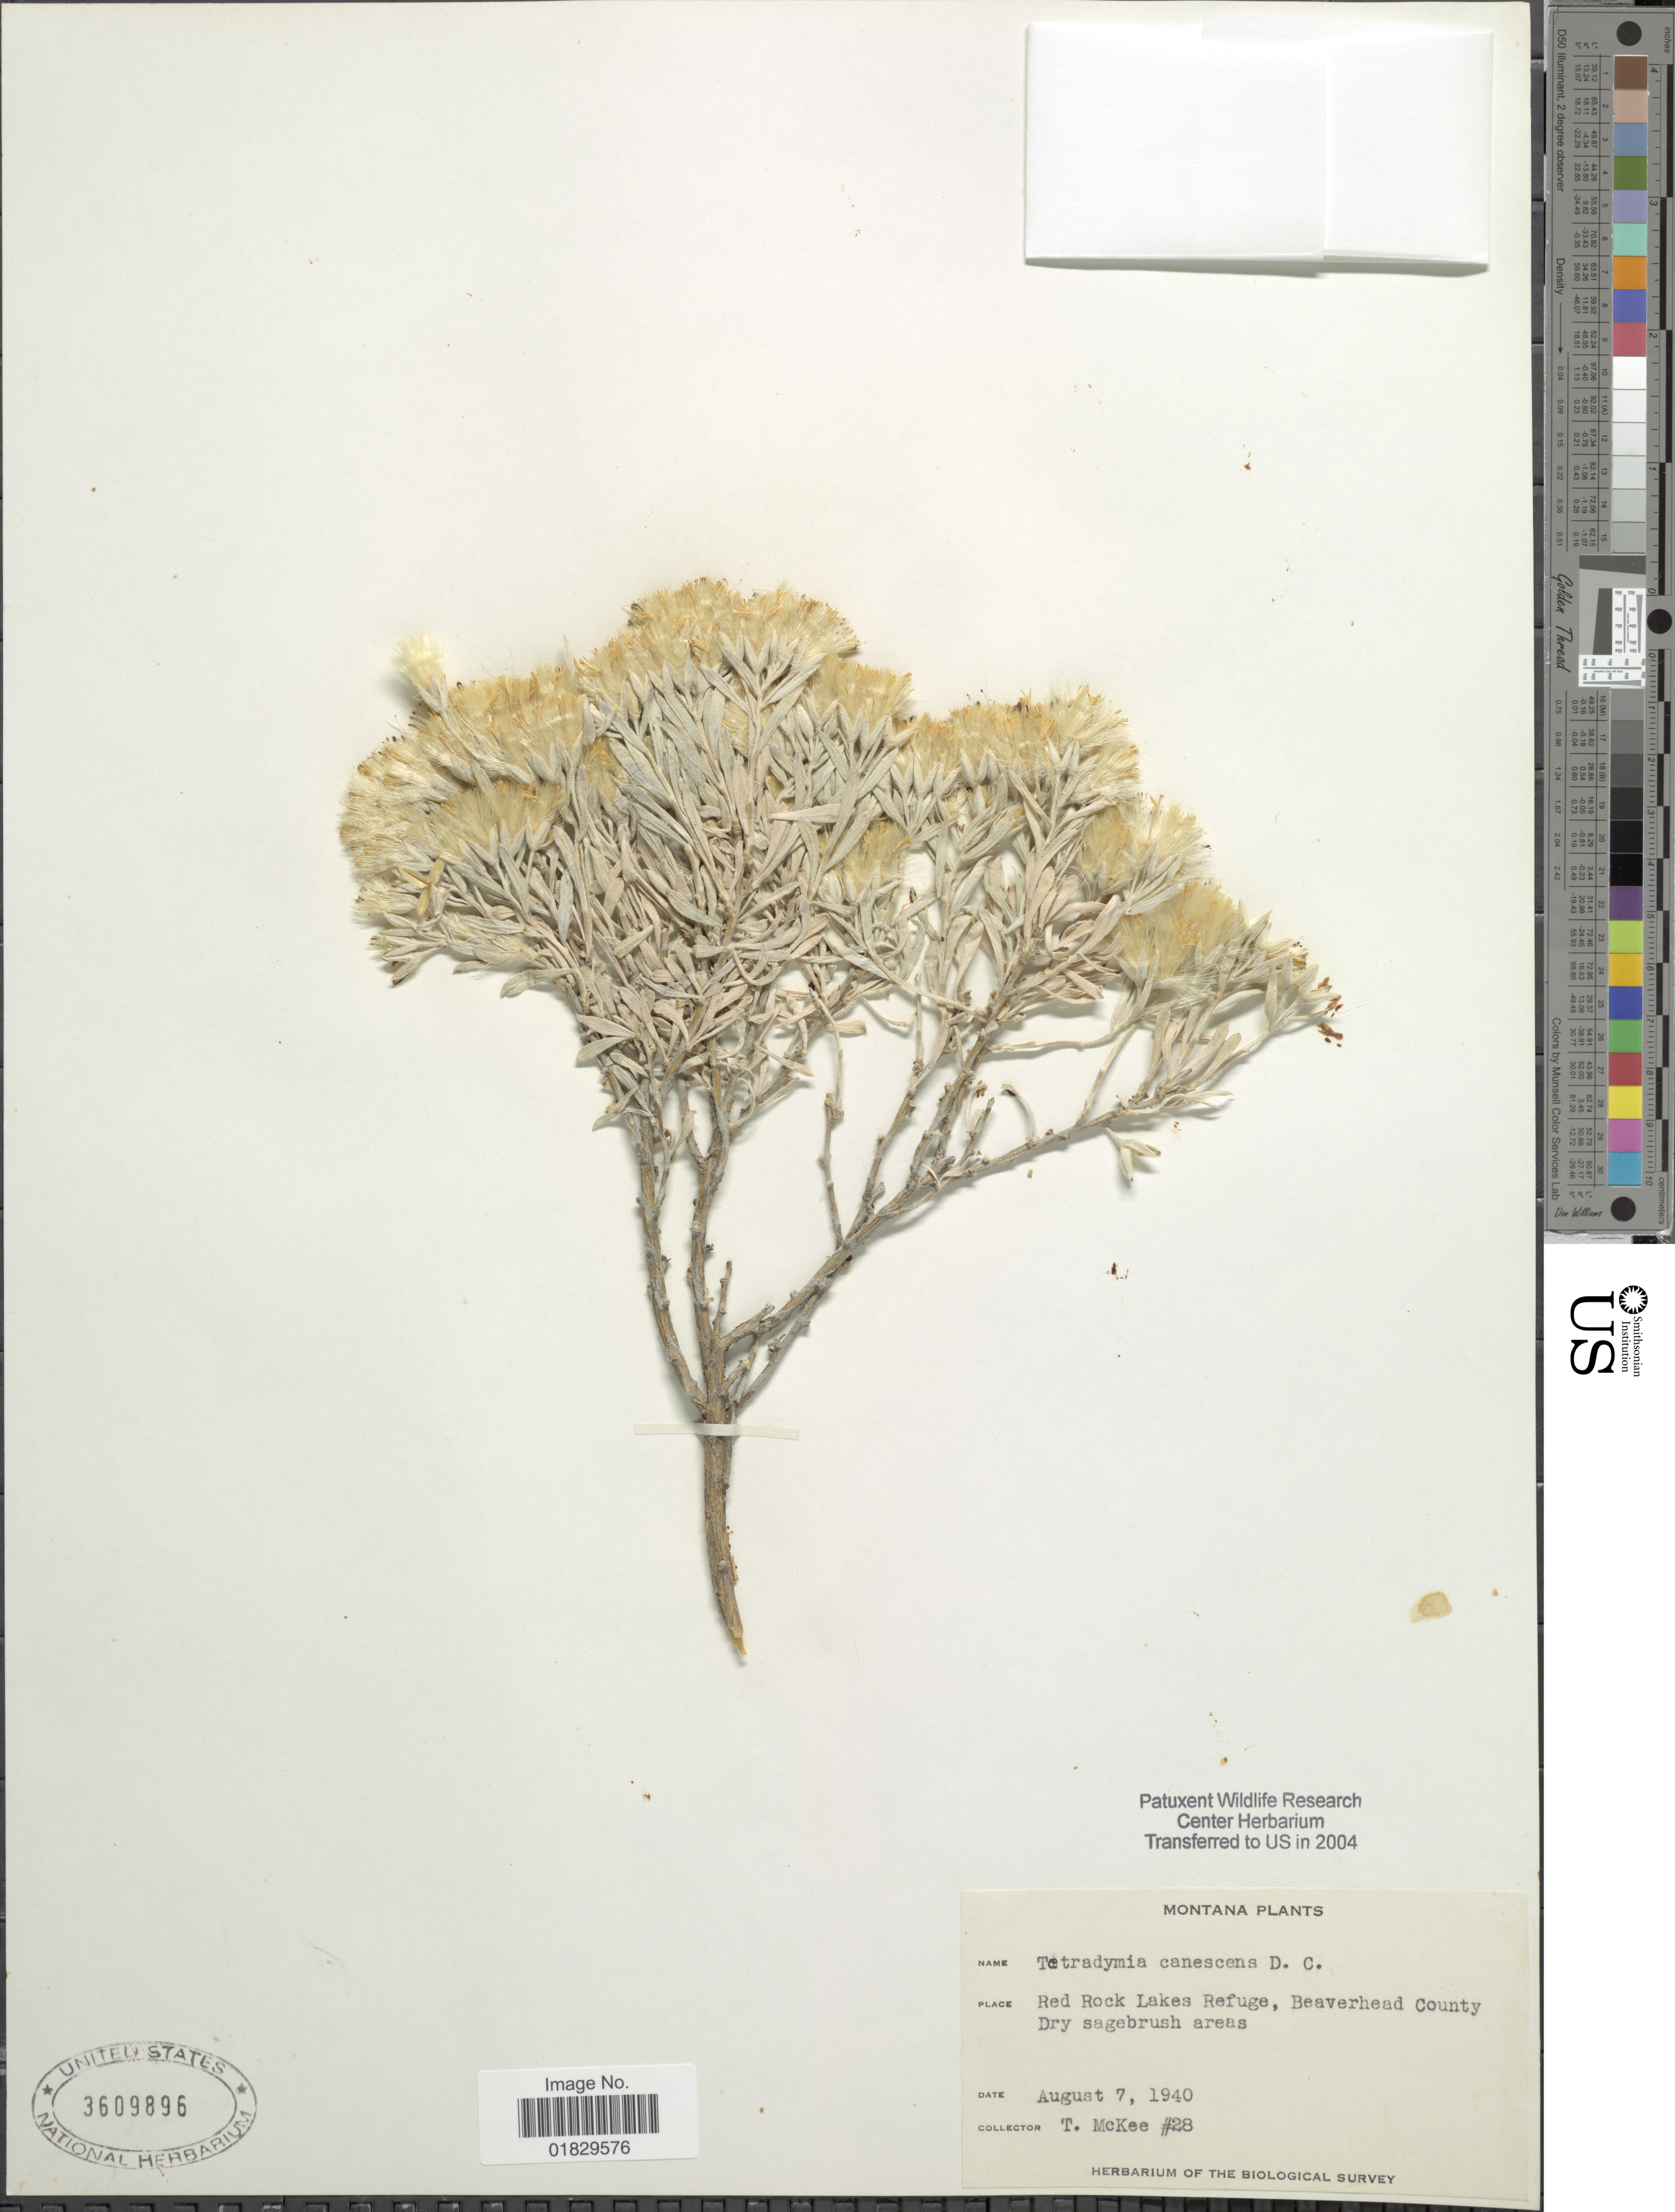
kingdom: Plantae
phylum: Tracheophyta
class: Magnoliopsida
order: Asterales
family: Asteraceae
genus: Tetradymia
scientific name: Tetradymia canescens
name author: DC.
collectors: T. McKee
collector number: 28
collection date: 1940-08-07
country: United States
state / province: Montana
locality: Red Rock Lakes Refuge, Beaverhead County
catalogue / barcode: US 3609896